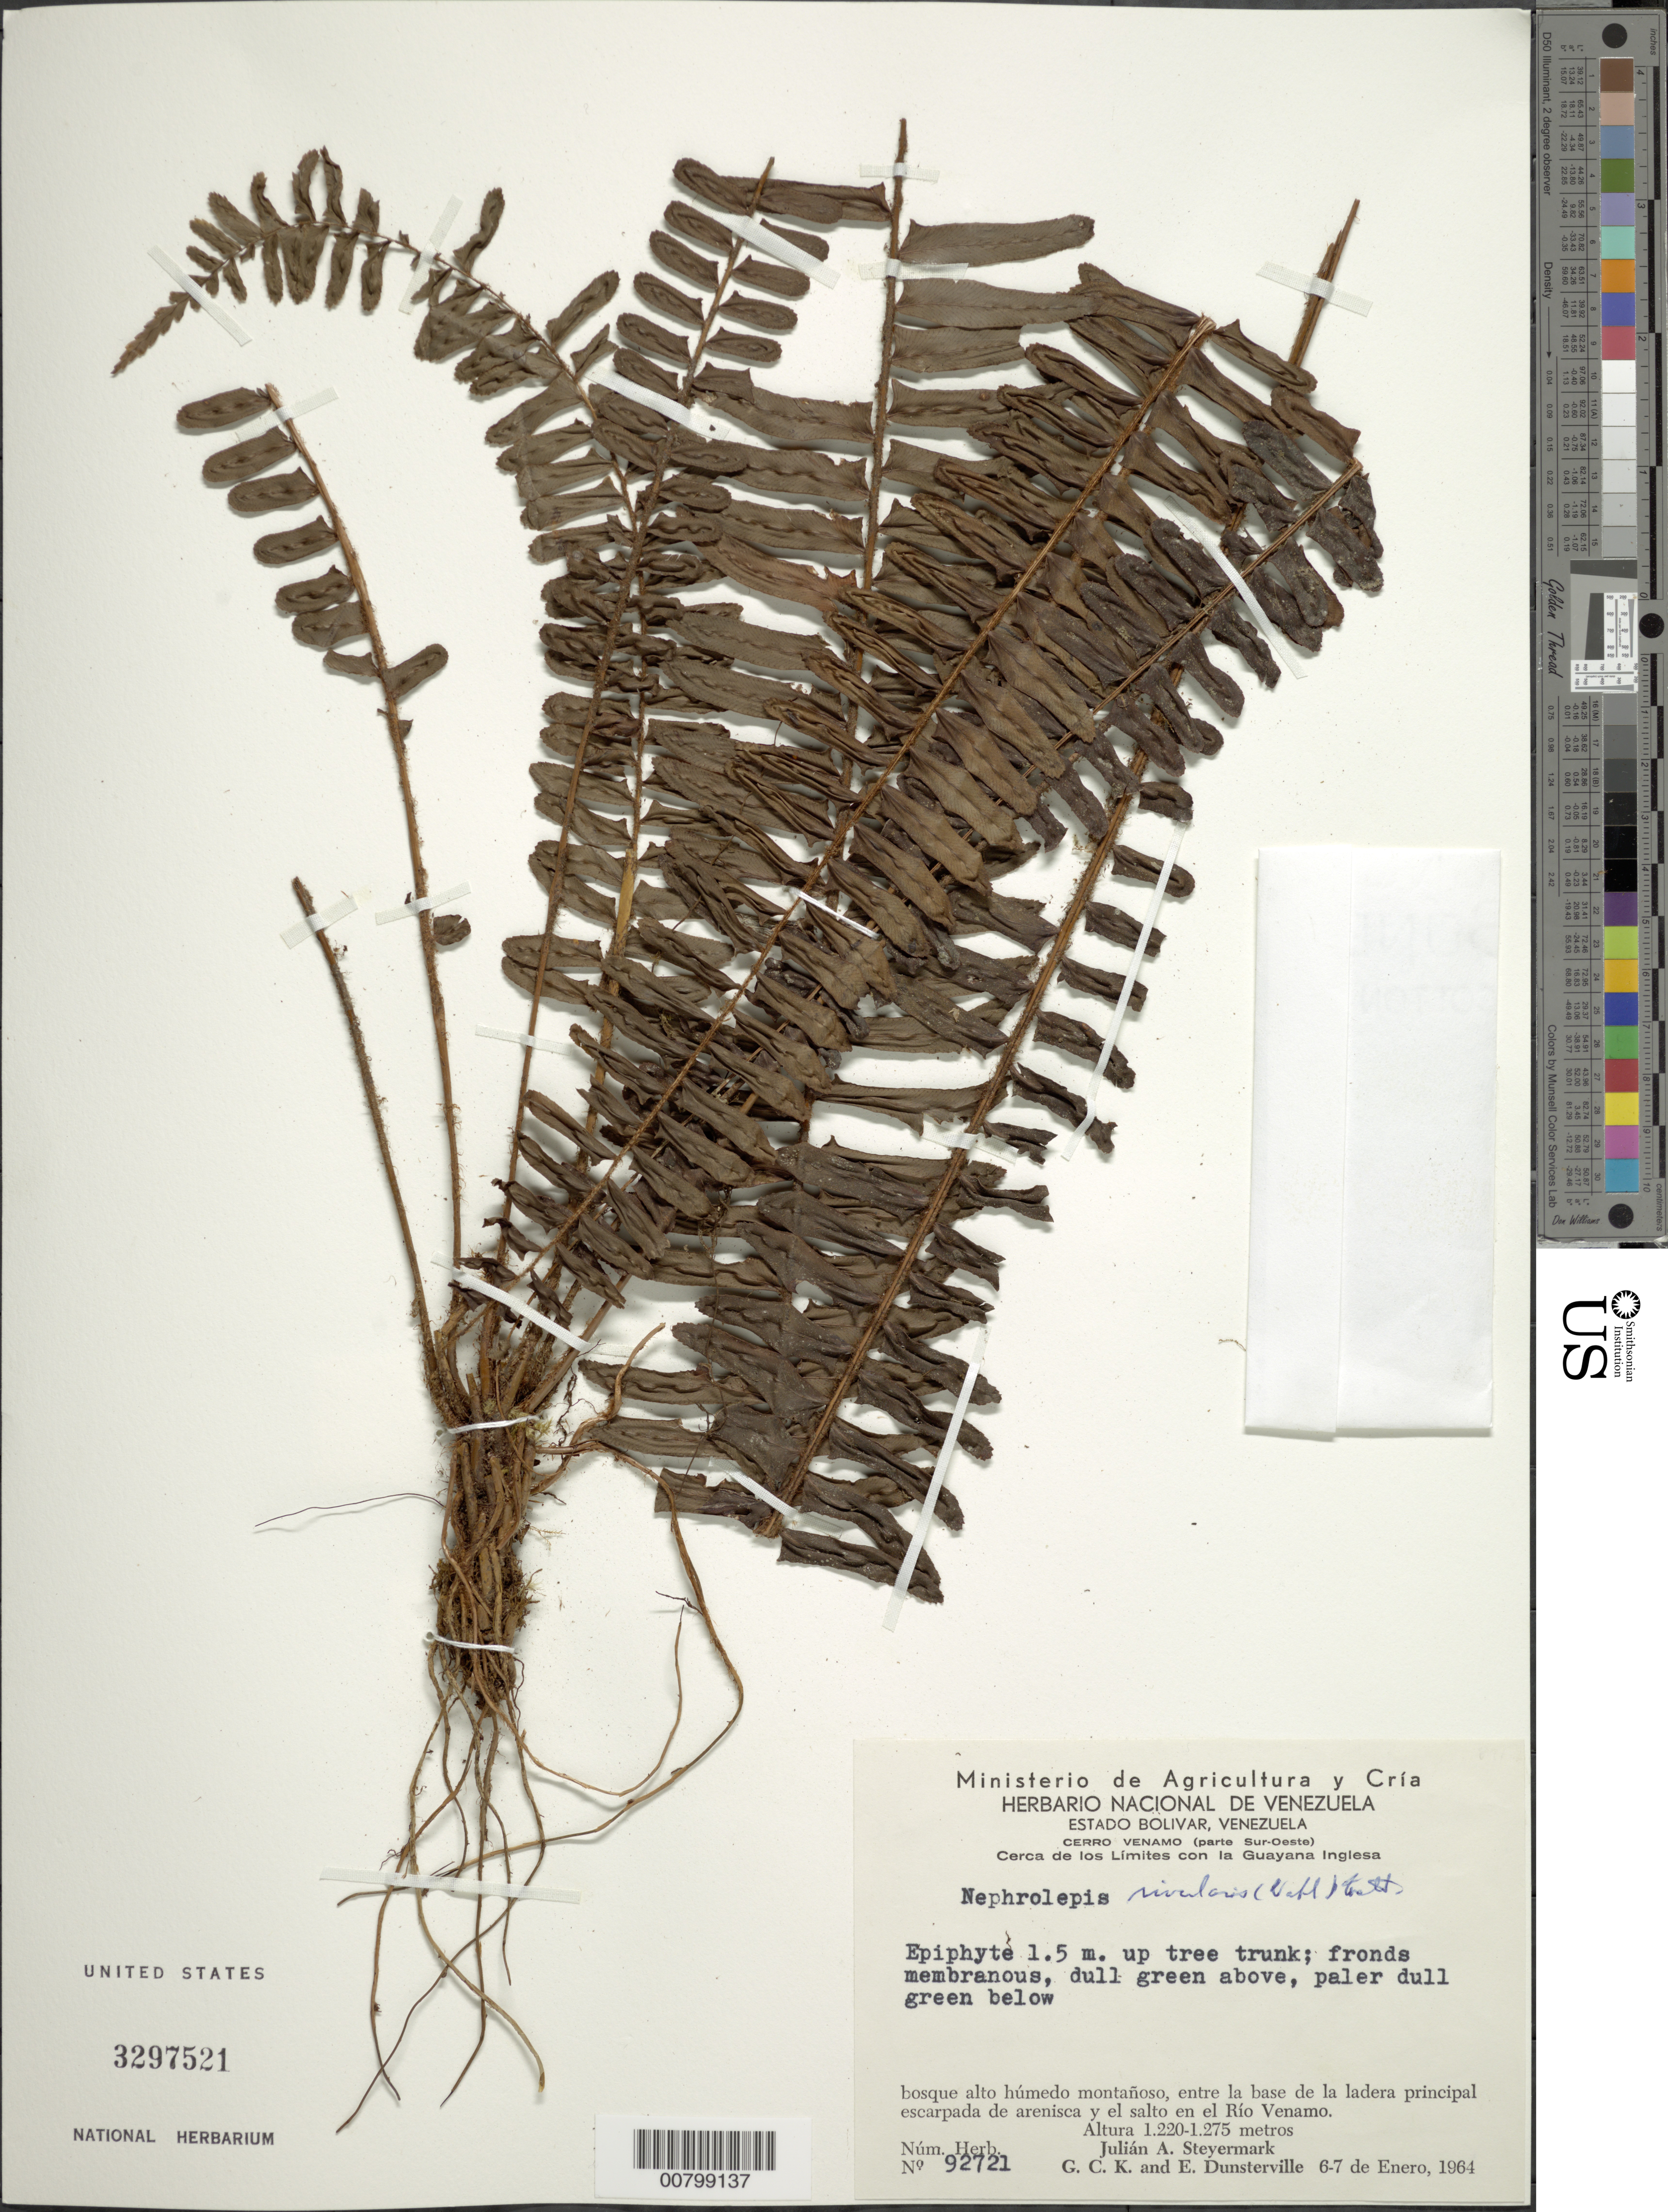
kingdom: Plantae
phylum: Tracheophyta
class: Polypodiopsida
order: Polypodiales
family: Nephrolepidaceae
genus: Nephrolepis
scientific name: Nephrolepis rivularis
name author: (Vahl) Mett. ex Krug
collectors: J. Steyermark, G. C. K. Dunsterville & E. Dunsterville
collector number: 92721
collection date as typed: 6-Jan-64 to 7-Jan-64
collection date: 1964-01-06/1964-01-07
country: Venezuela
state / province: Bolívar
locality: Cerro Venamo, Río Venamo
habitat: Bosque alto humedo montanoso; entre la base de la ladera principal escarpada de arenisca y el salto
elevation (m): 1220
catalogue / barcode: US 3297521